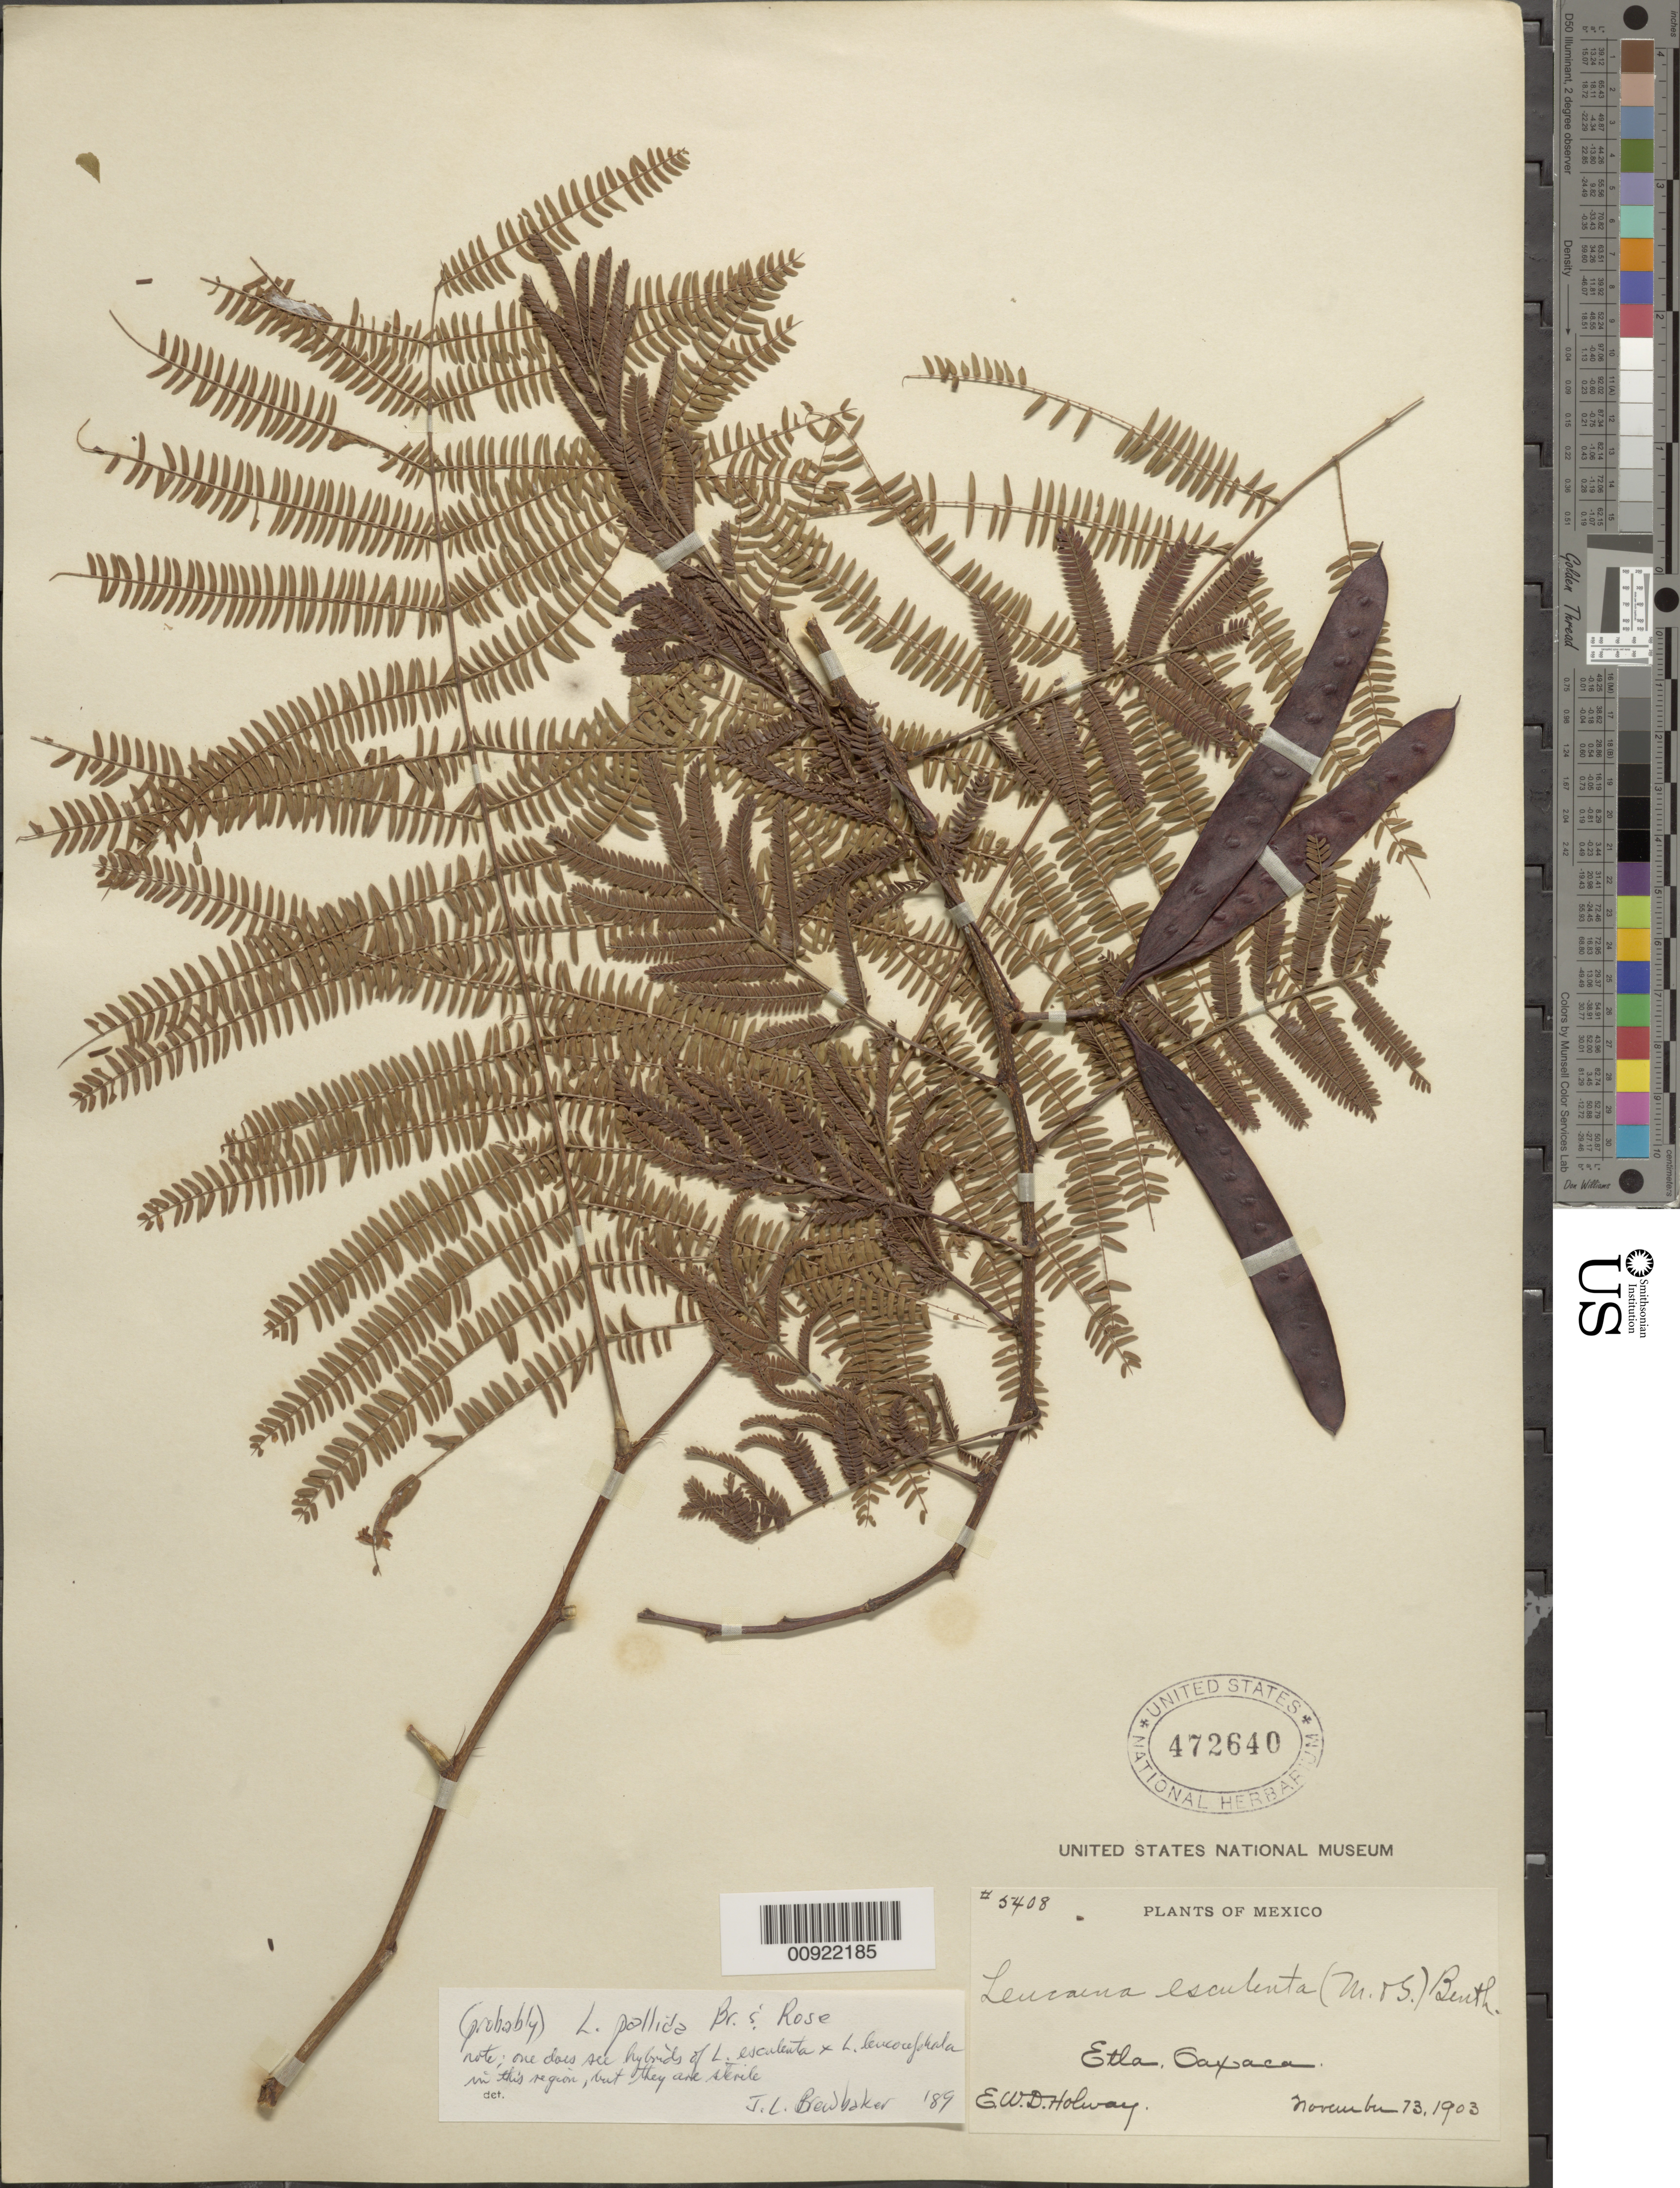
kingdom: Plantae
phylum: Tracheophyta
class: Magnoliopsida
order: Fabales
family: Fabaceae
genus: Leucaena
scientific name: Leucaena pallida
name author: Britton & Rose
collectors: E. W. D. Holway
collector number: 5408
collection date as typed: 13 Nov 1903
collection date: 1903-11-13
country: Mexico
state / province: Oaxaca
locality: Etla, Oaxaca.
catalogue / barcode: US 472640